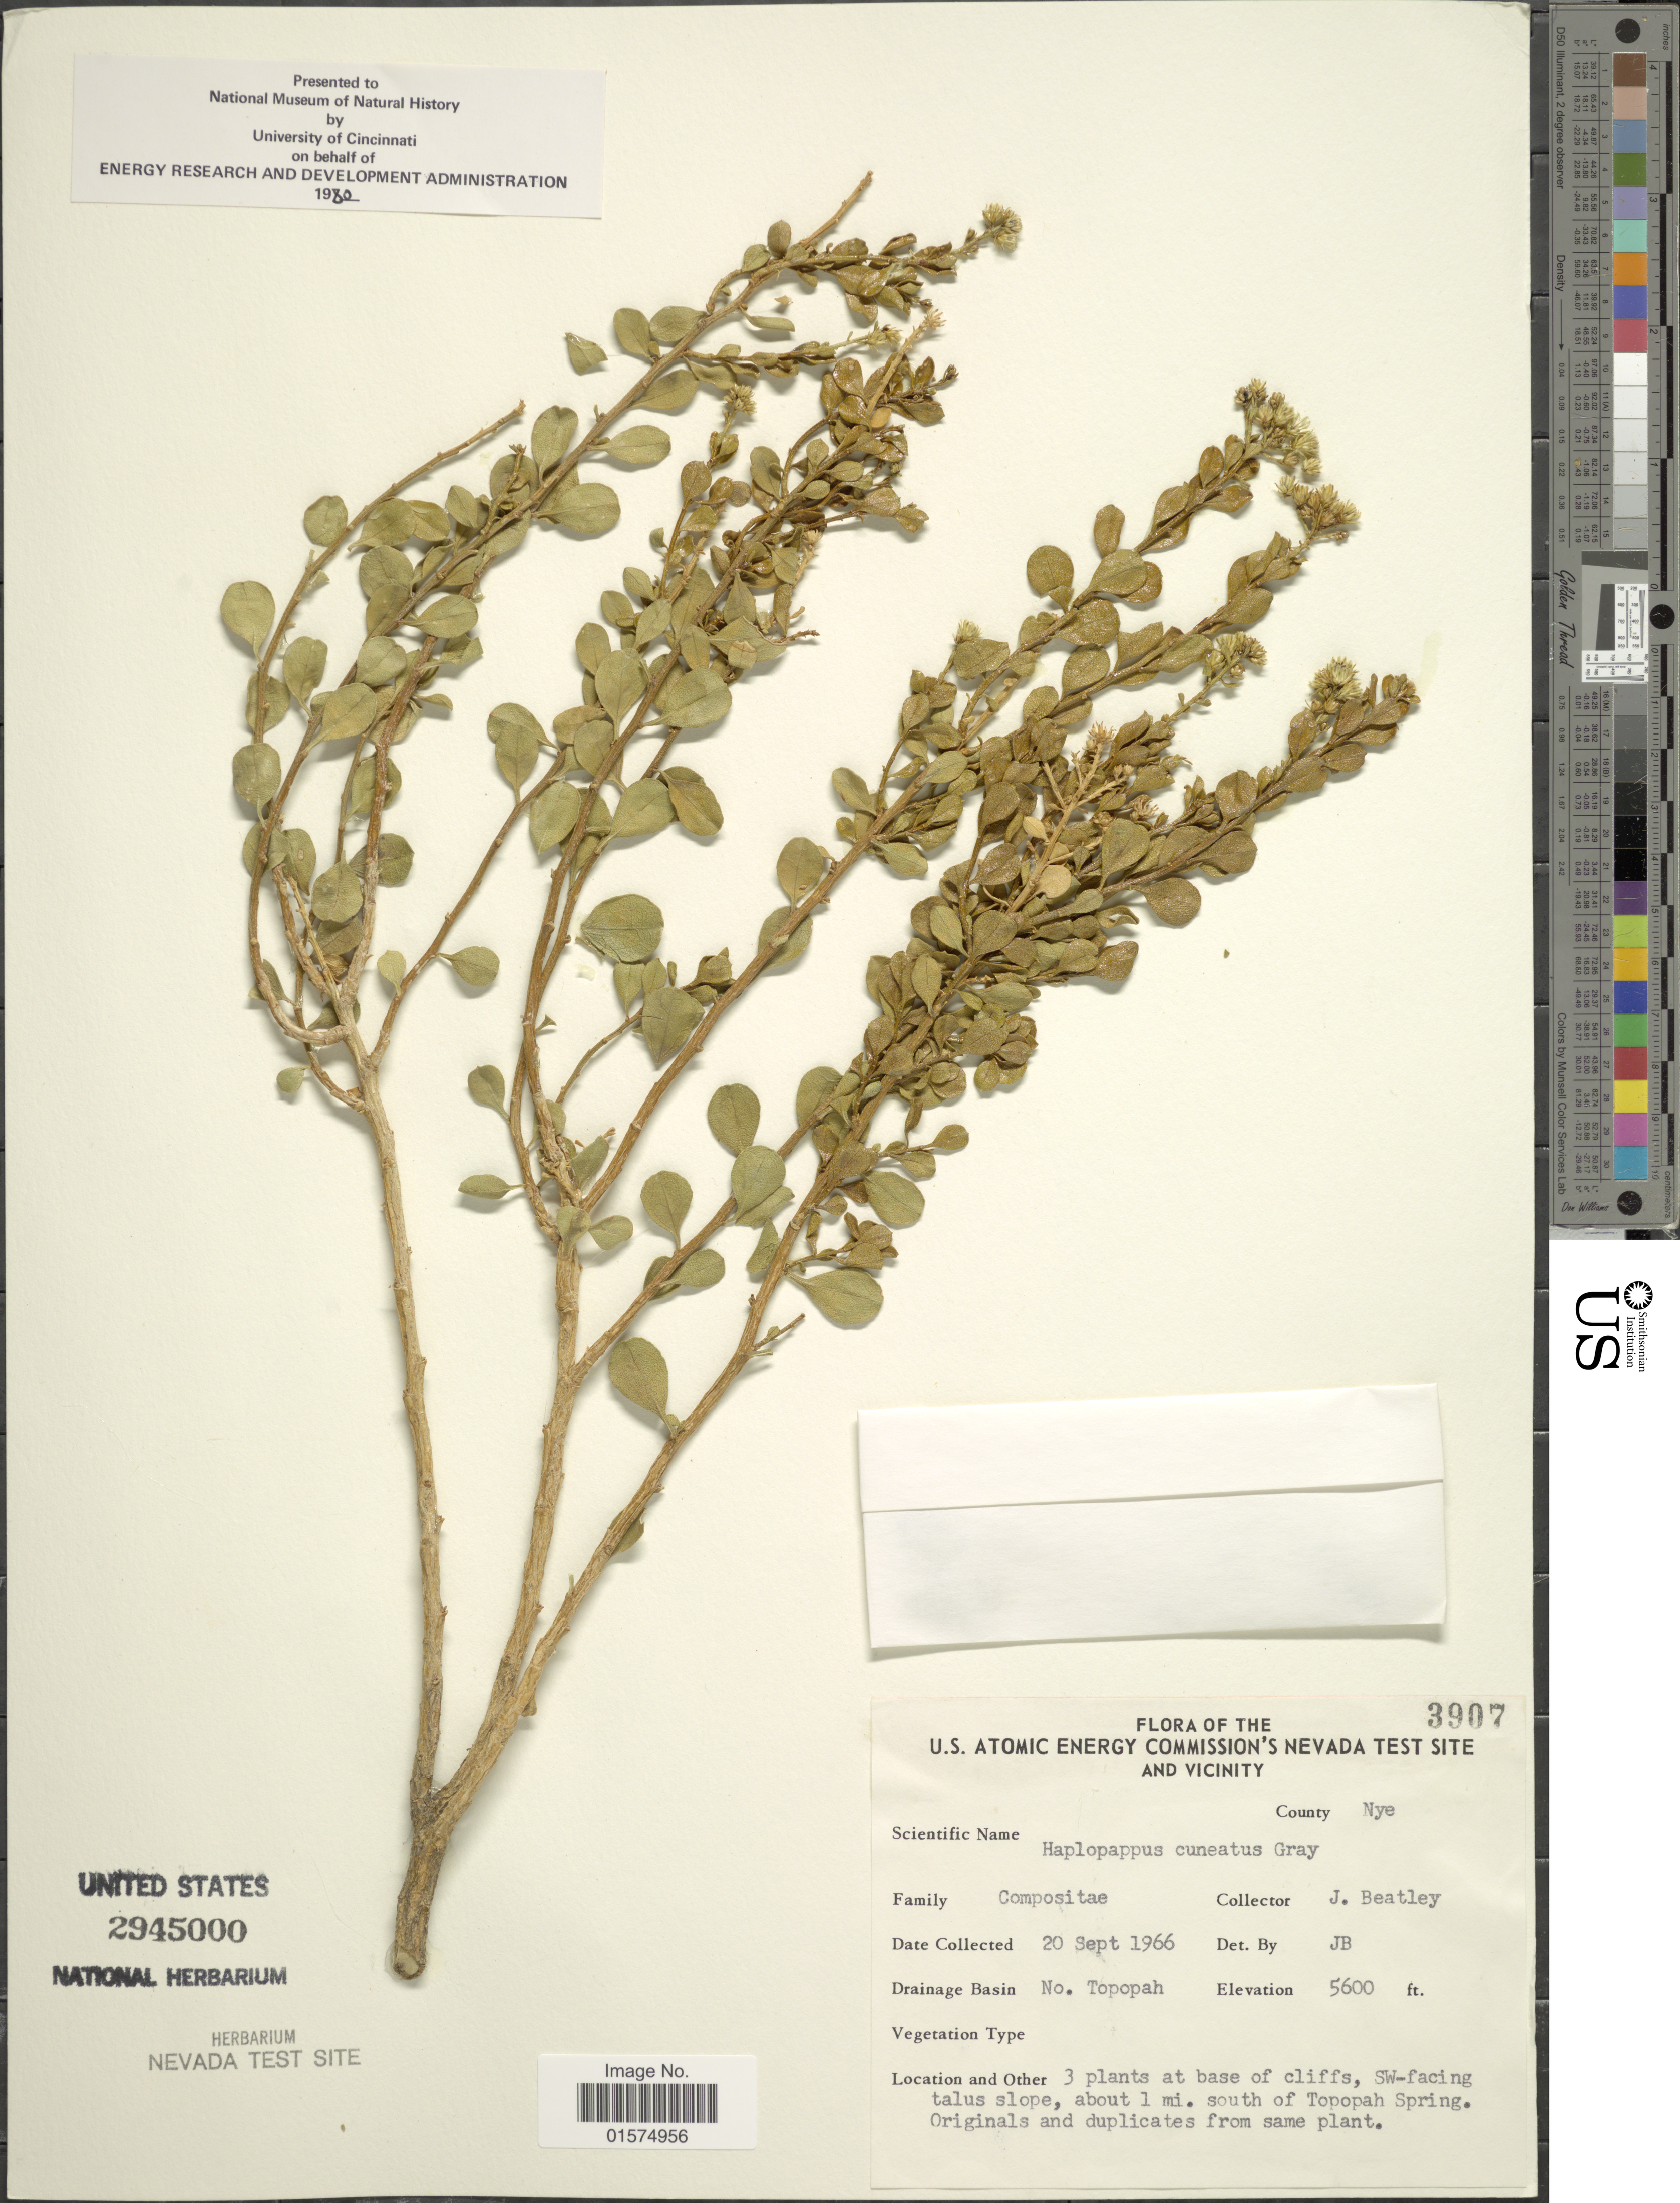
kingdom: Plantae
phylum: Tracheophyta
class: Magnoliopsida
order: Asterales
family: Asteraceae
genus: Ericameria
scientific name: Ericameria cuneata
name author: (A. Gray) McClatchie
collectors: J. C. Beatley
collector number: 3907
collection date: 1966-09-20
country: United States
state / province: Nevada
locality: U.S. Atomic Energy Commission's Nevada Test Site and vicinity. County Nye. Drainage Basin No. Topopah. SW-facing talus slope, about 1 mi. south of Topopah Spring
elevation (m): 1707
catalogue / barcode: US 2945000